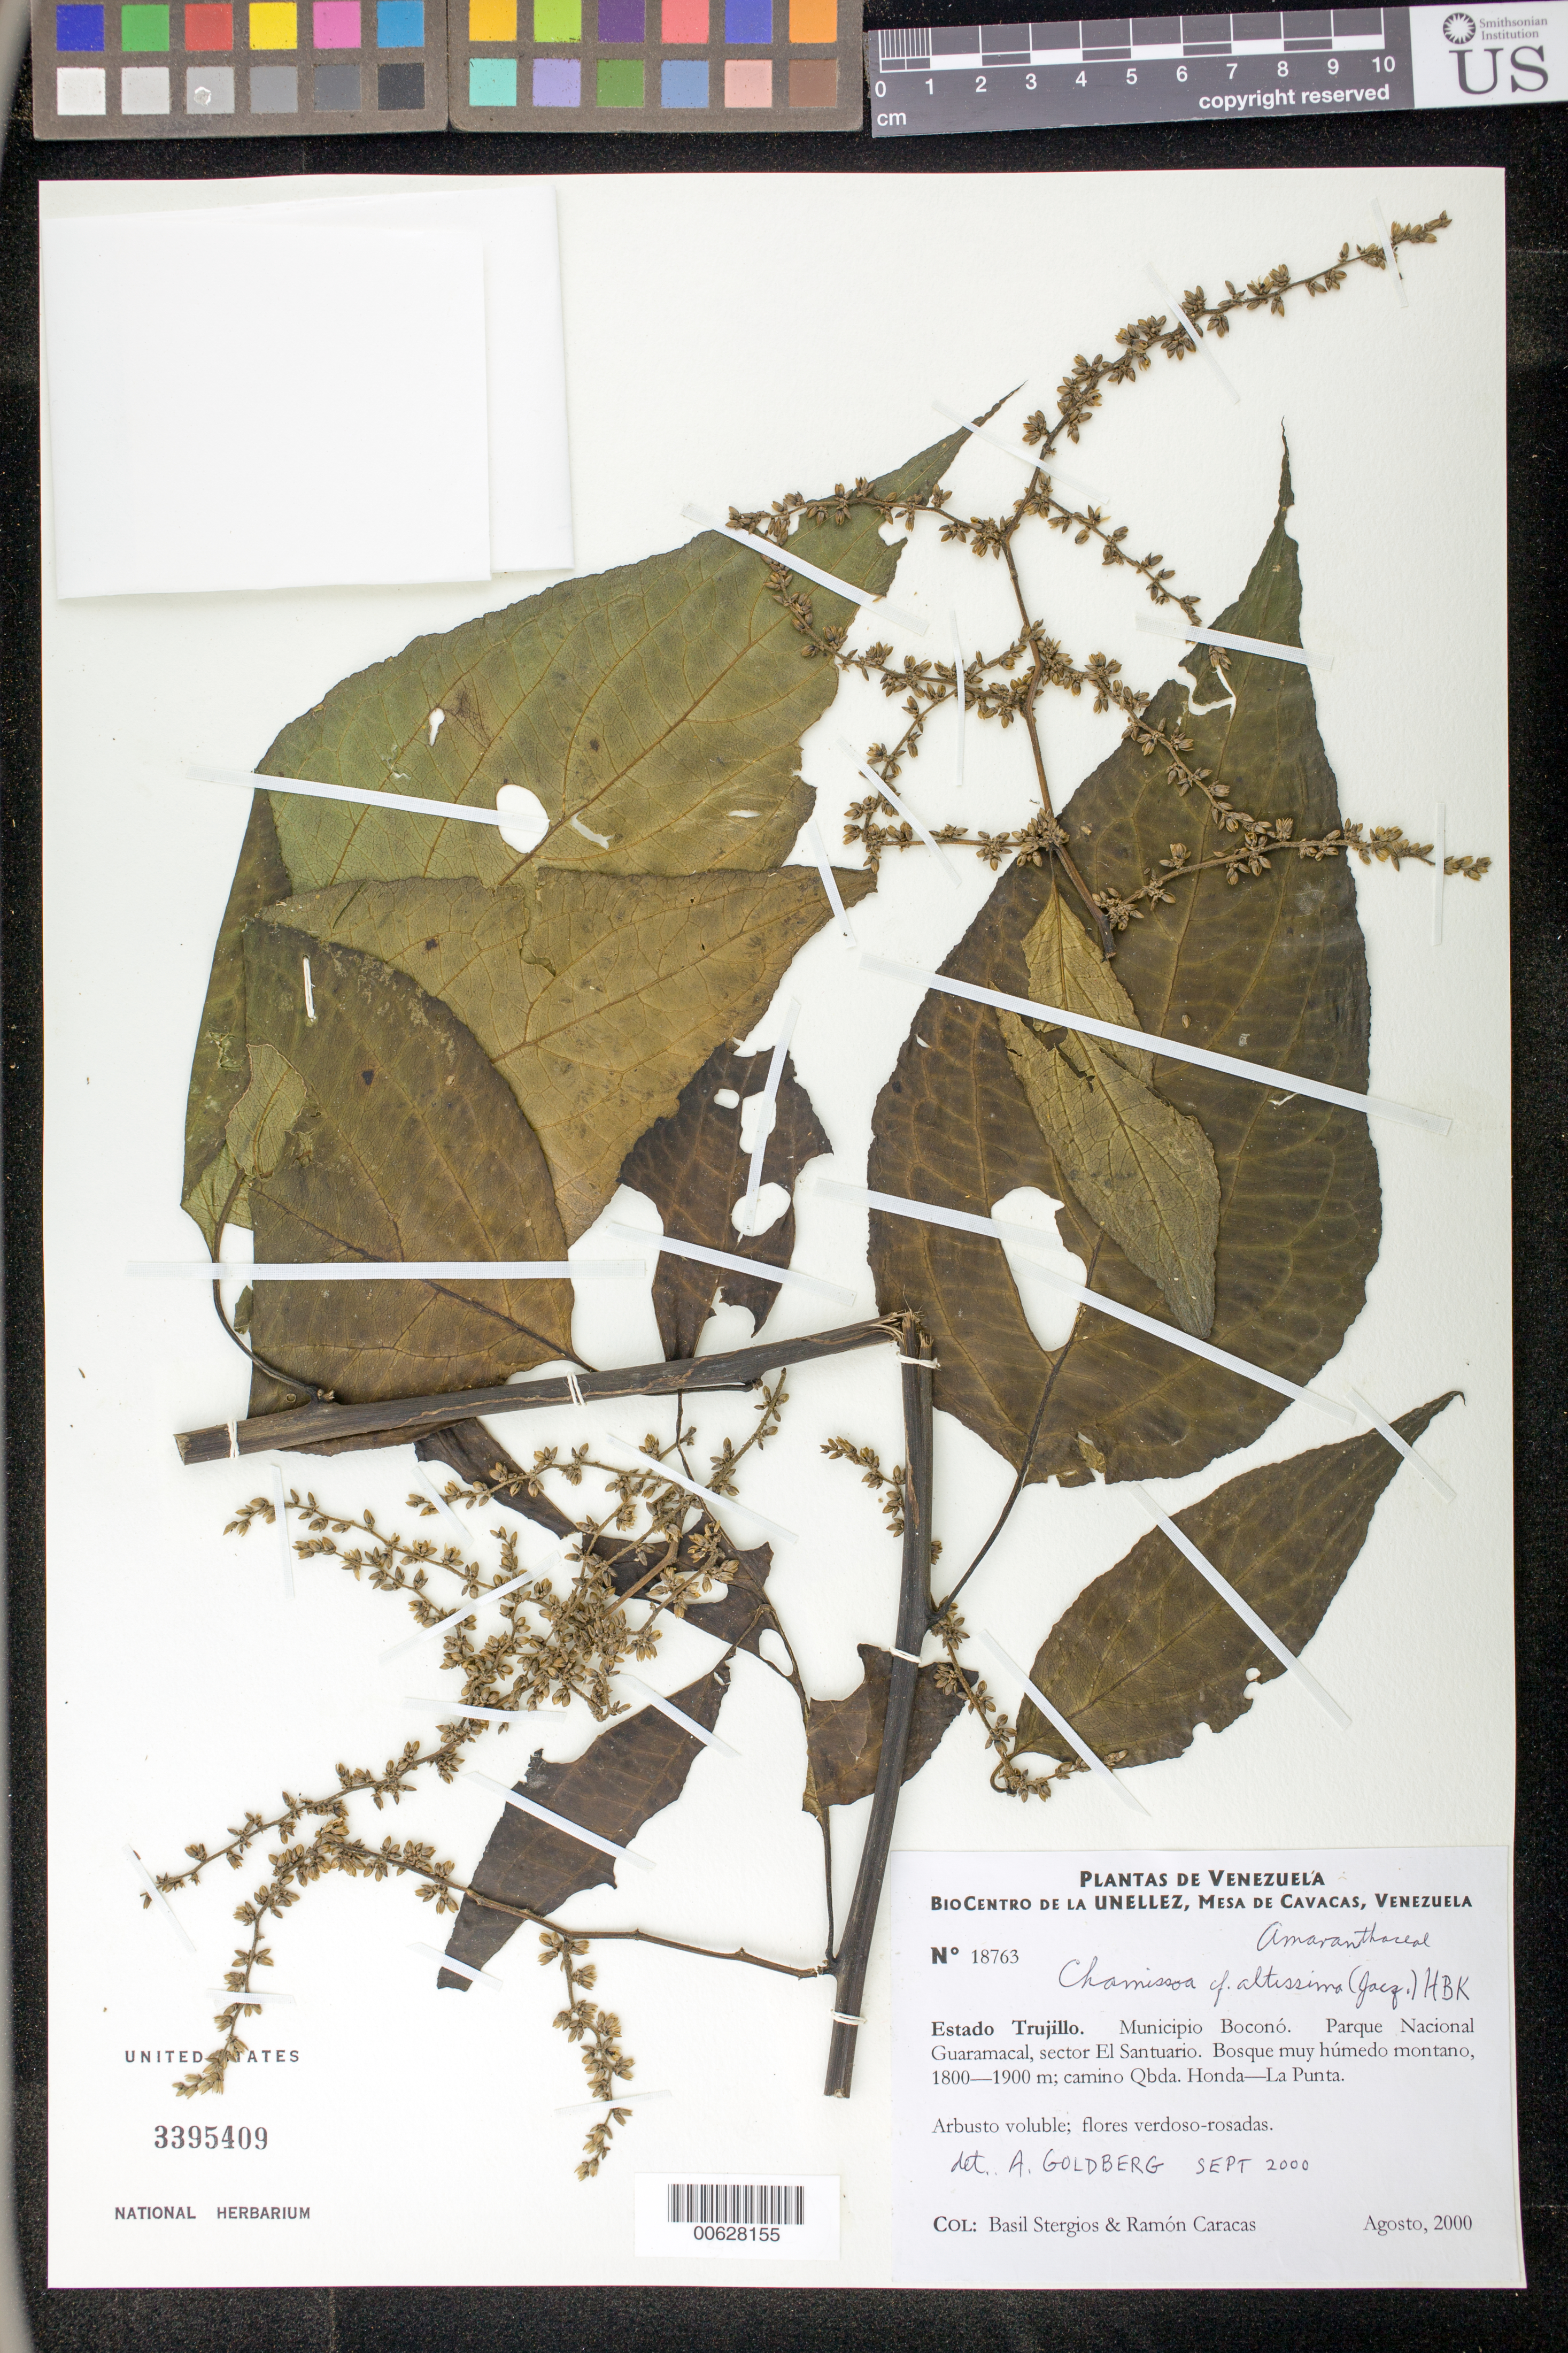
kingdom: Plantae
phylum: Tracheophyta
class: Magnoliopsida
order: Caryophyllales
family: Amaranthaceae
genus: Chamissoa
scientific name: Chamissoa altissima var. altissima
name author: (Jacq.) Kunth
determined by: Goldberg, Aaron, (US), NMNH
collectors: B. G. Stergios & R. Caracas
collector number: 18763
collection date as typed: Aug 2000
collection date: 2000-08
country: Venezuela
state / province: Trujillo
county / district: Boconó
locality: Parque Nacional Guaramacal, El Santuarío, Quebrada Honda-La Punta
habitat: Bosque muy húmedo montano.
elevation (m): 1800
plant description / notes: MO, NY, PORT, US, VEN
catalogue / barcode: US 3395409